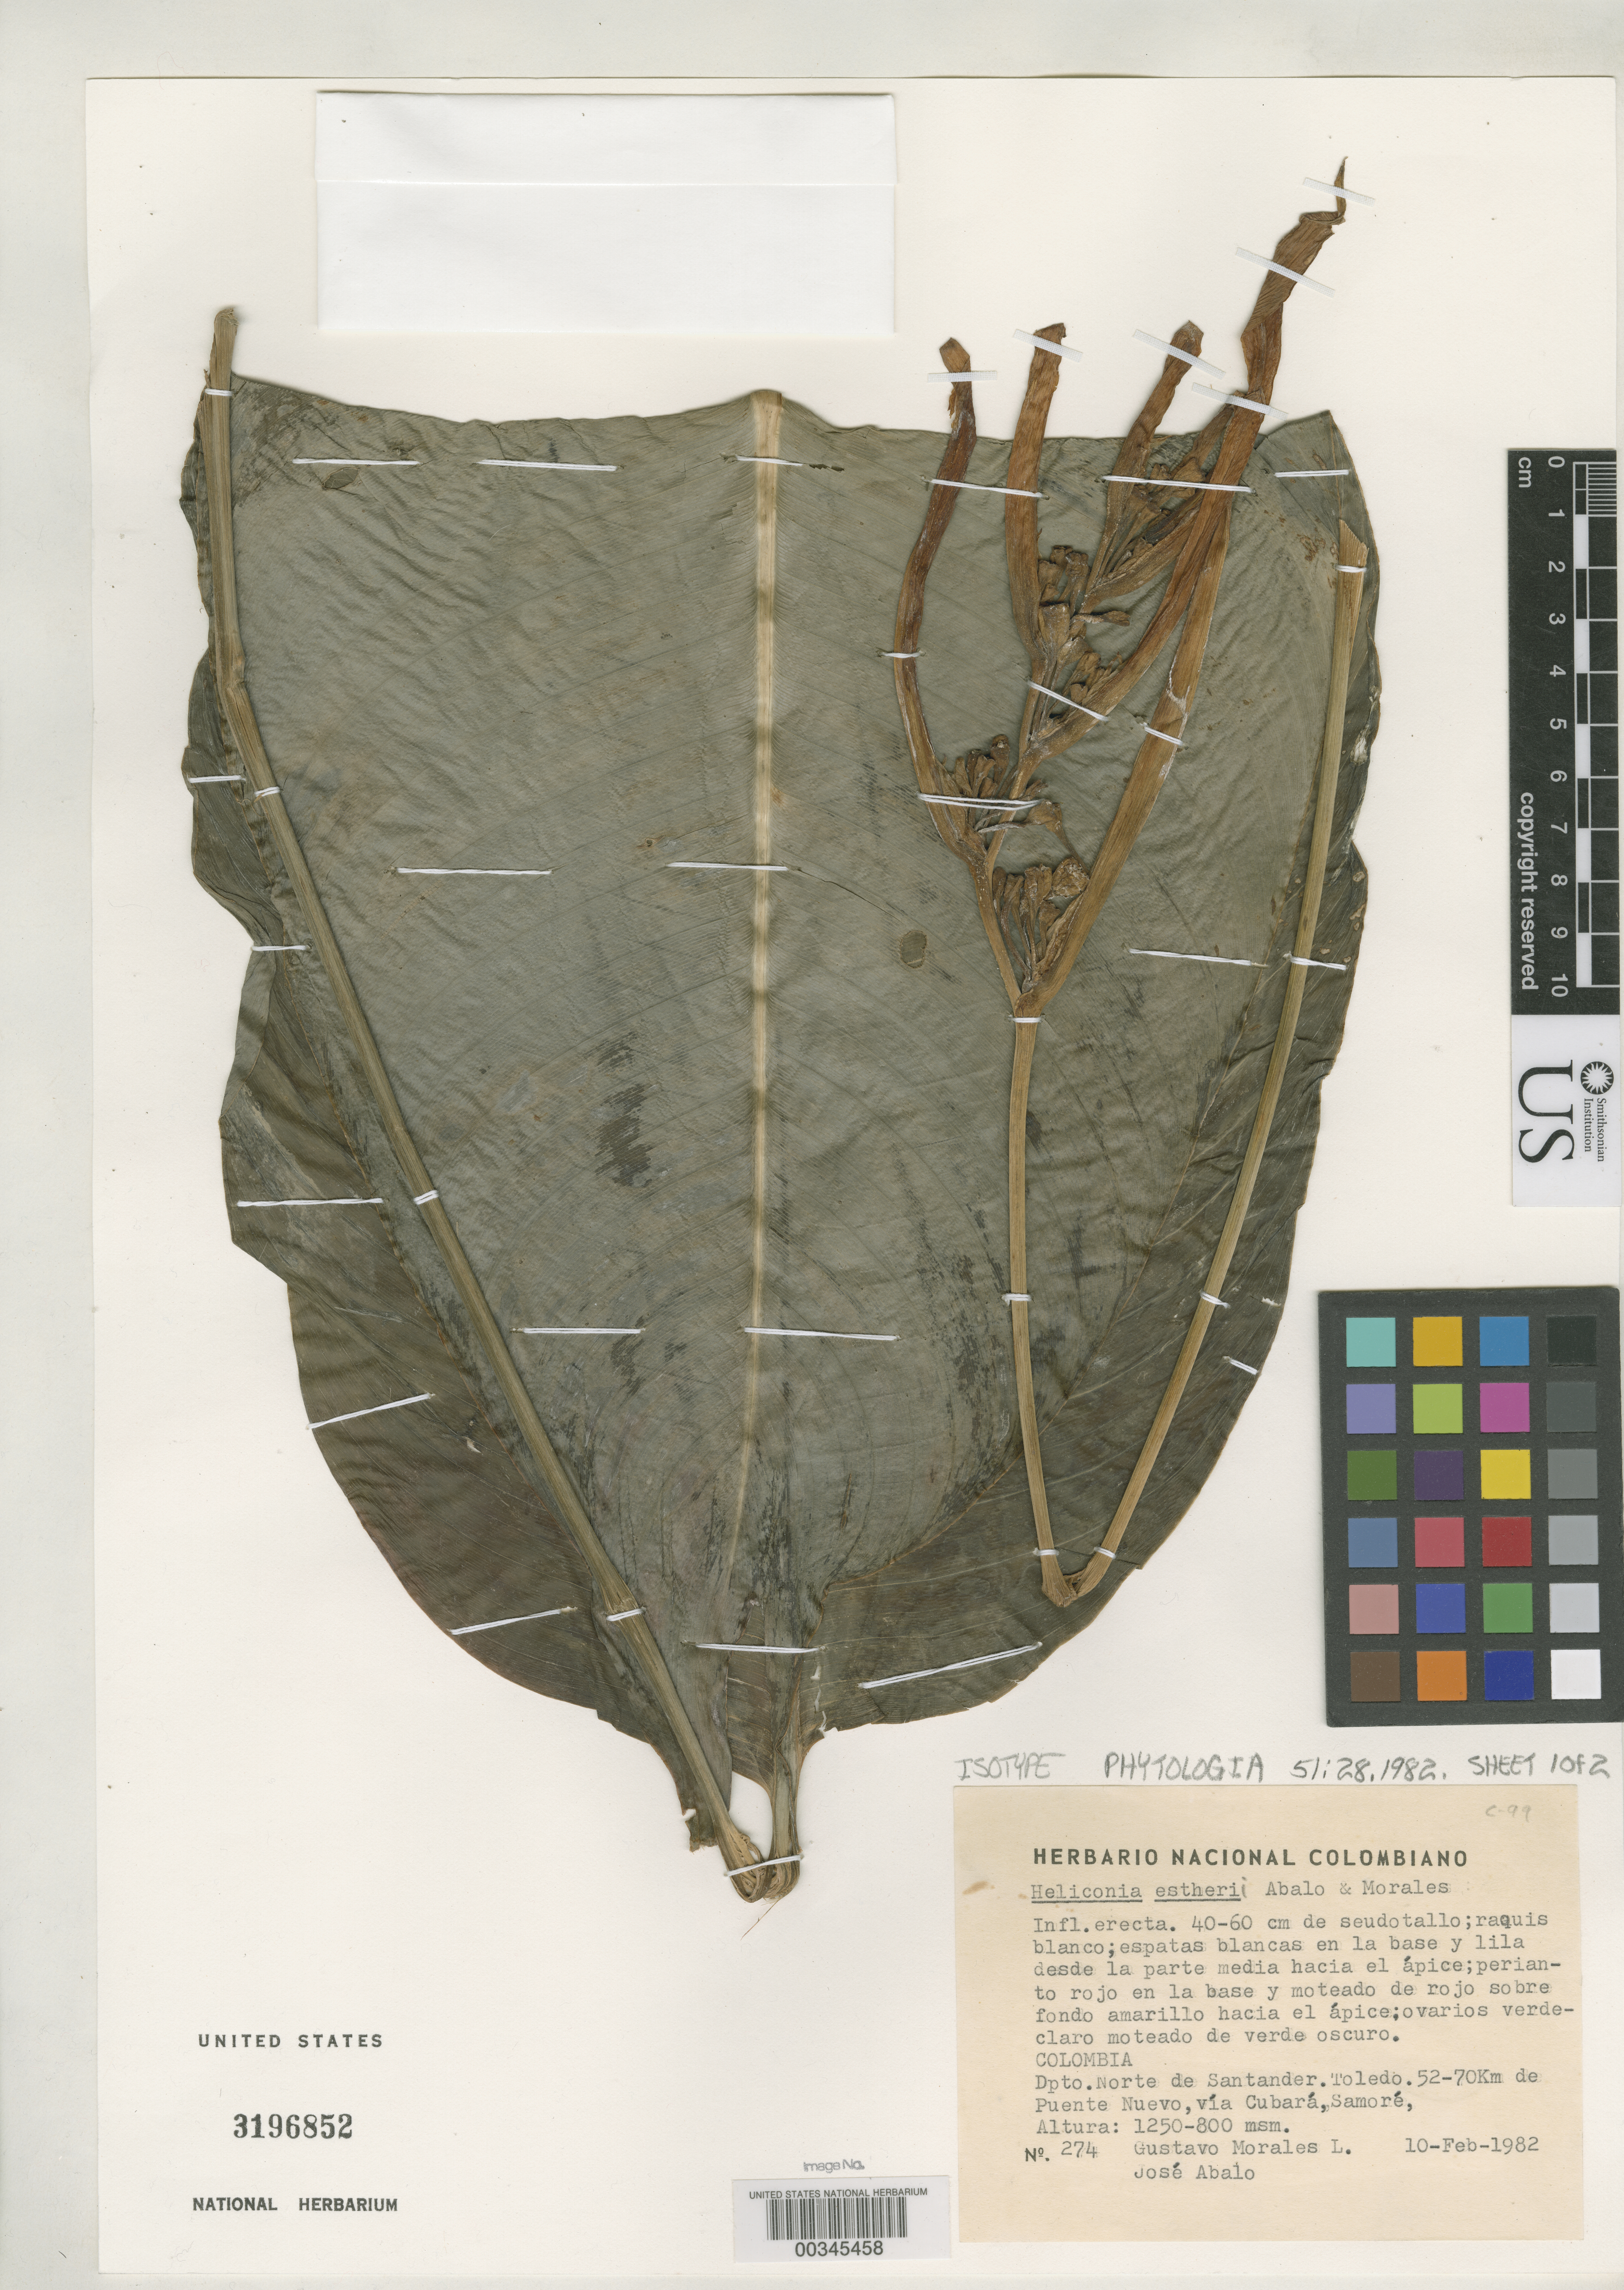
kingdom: Plantae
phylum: Tracheophyta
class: Liliopsida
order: Zingiberales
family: Heliconiaceae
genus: Heliconia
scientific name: Heliconia estheri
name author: Abalo & G. Morales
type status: Isotype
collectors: G. Morales L. & J. E. Abalo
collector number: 274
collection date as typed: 10 Feb 1982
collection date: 1982-02-10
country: Colombia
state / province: Norte de Santander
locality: Toledo, 52-70 km de Puente Nuevo, via Cubara, Samore.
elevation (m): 1250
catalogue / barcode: US 3196852